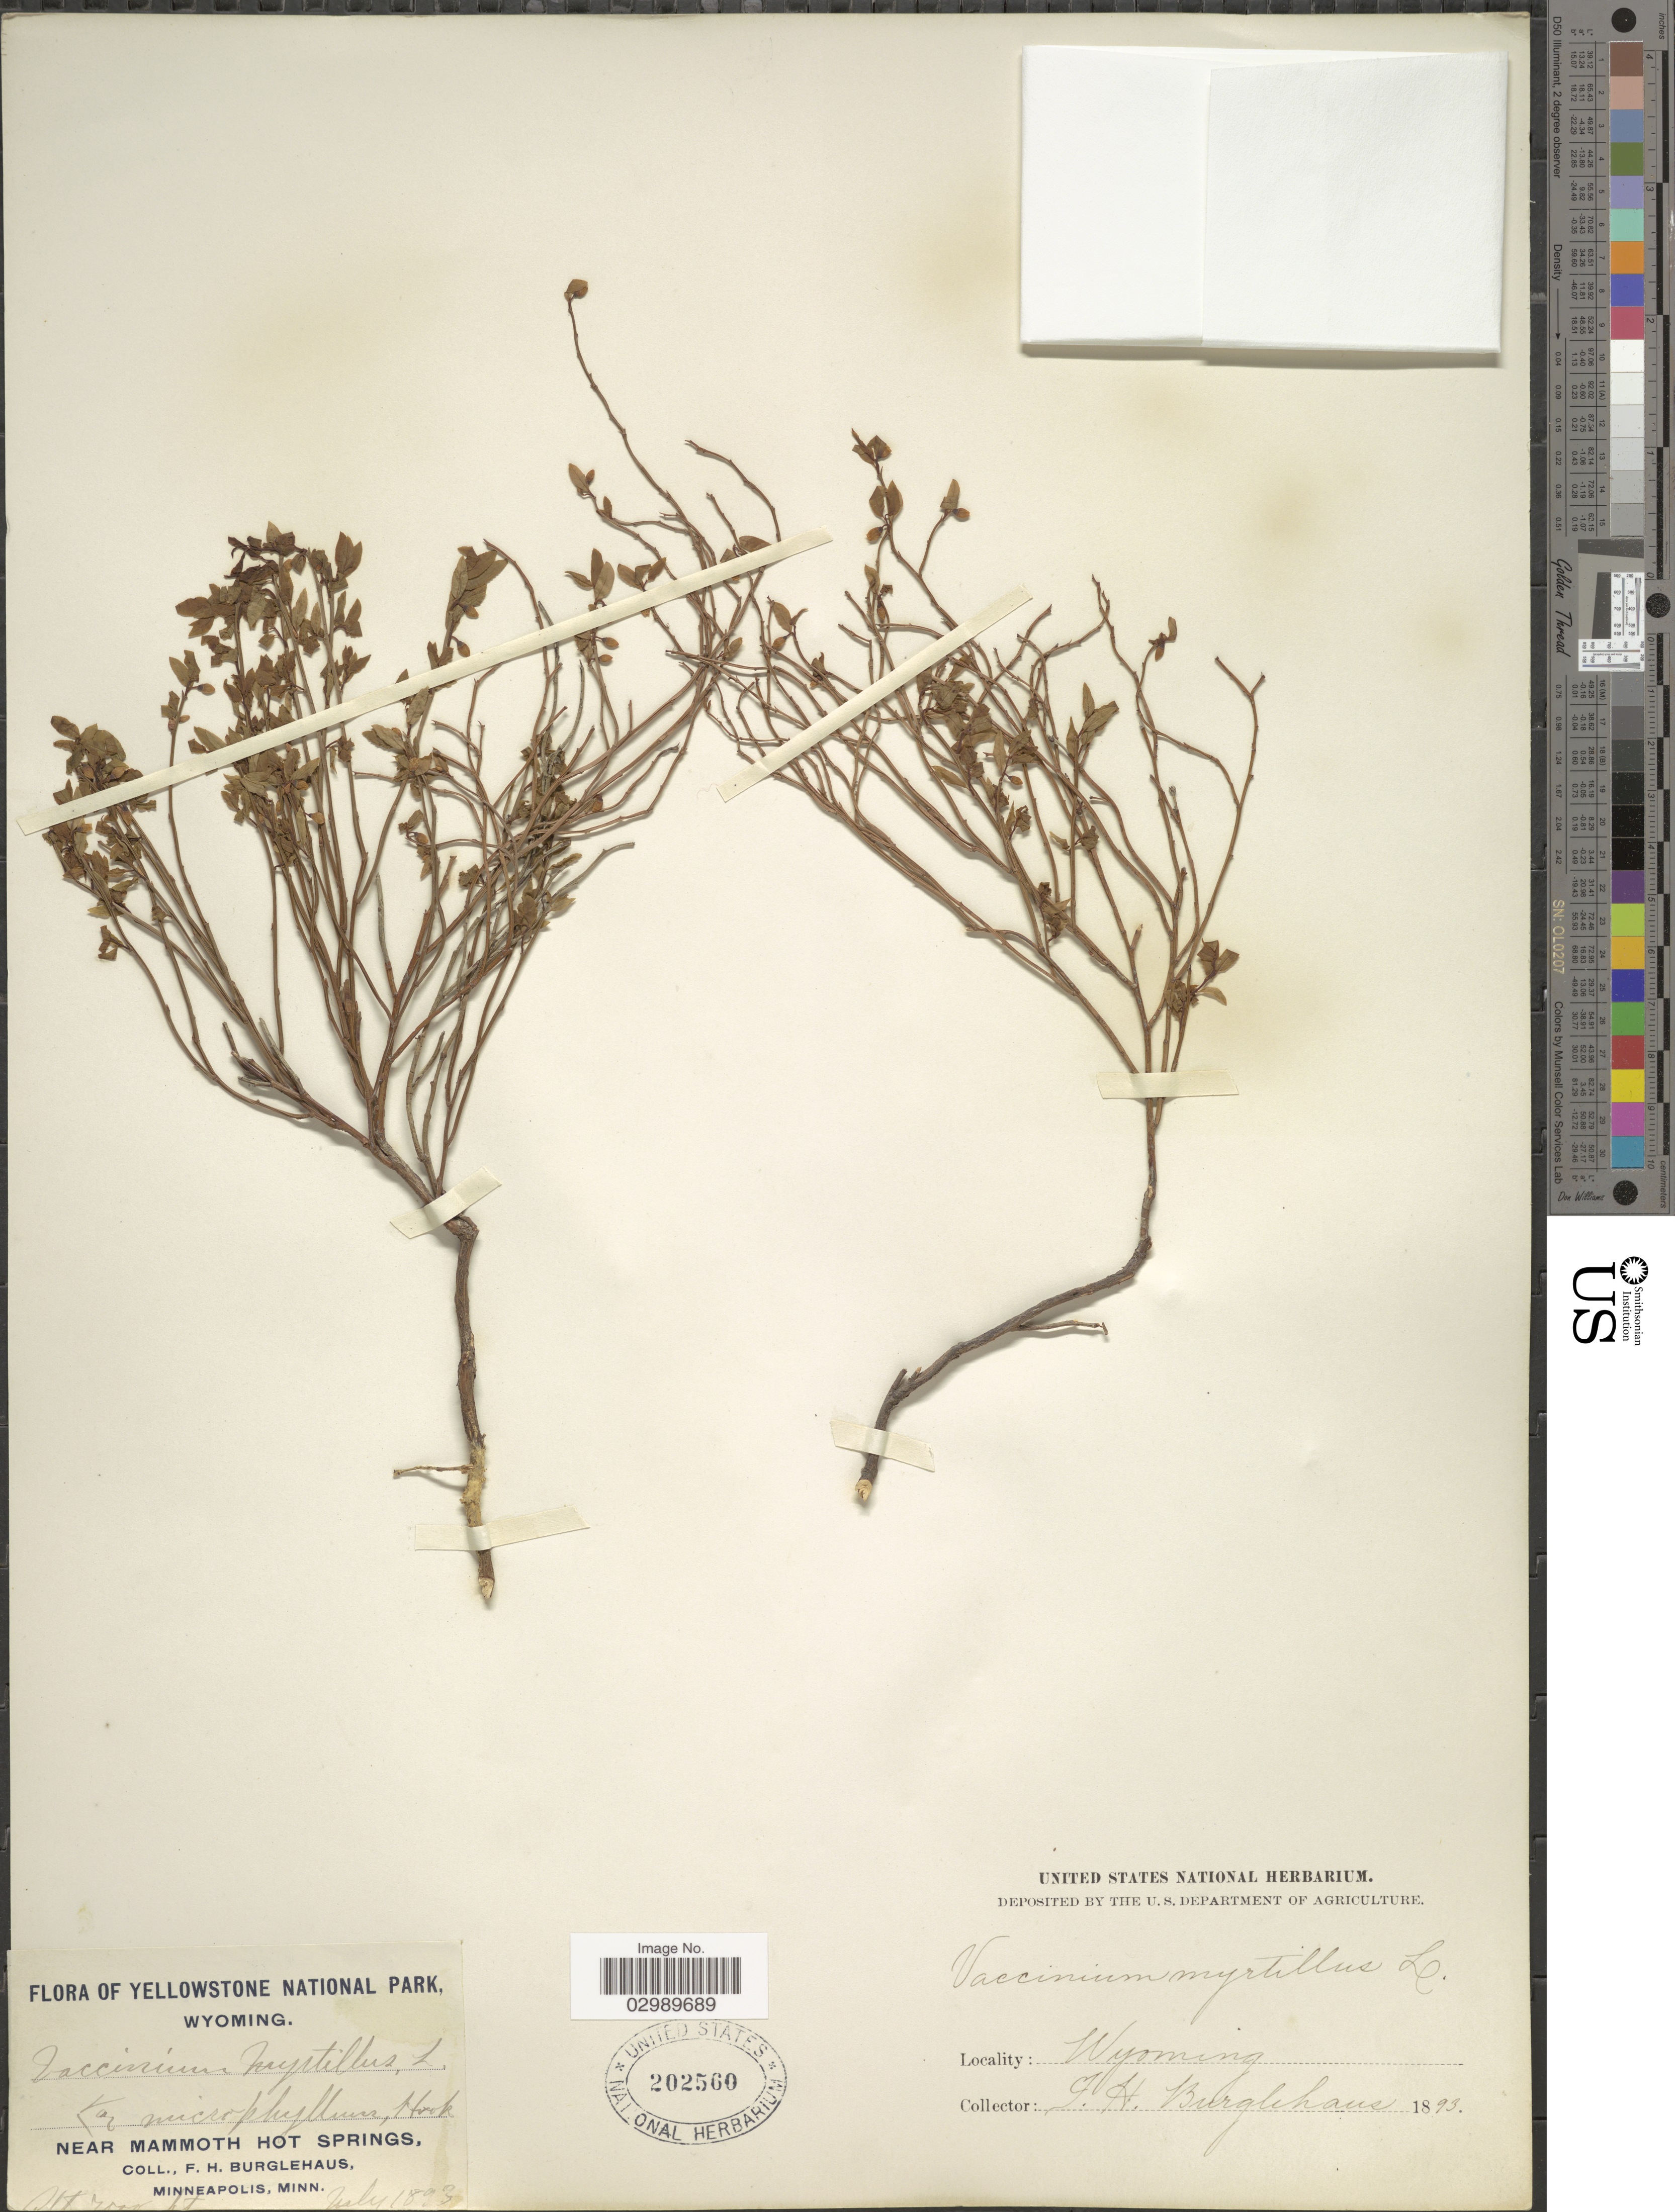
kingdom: Plantae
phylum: Tracheophyta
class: Magnoliopsida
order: Ericales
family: Ericaceae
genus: Vaccinium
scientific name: Vaccinium scoparium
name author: Leiberg ex Coville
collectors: F. Burglehaus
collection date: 1893-07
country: United States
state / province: Wyoming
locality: Near Mammoth Hot Springs.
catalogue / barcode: US 202560